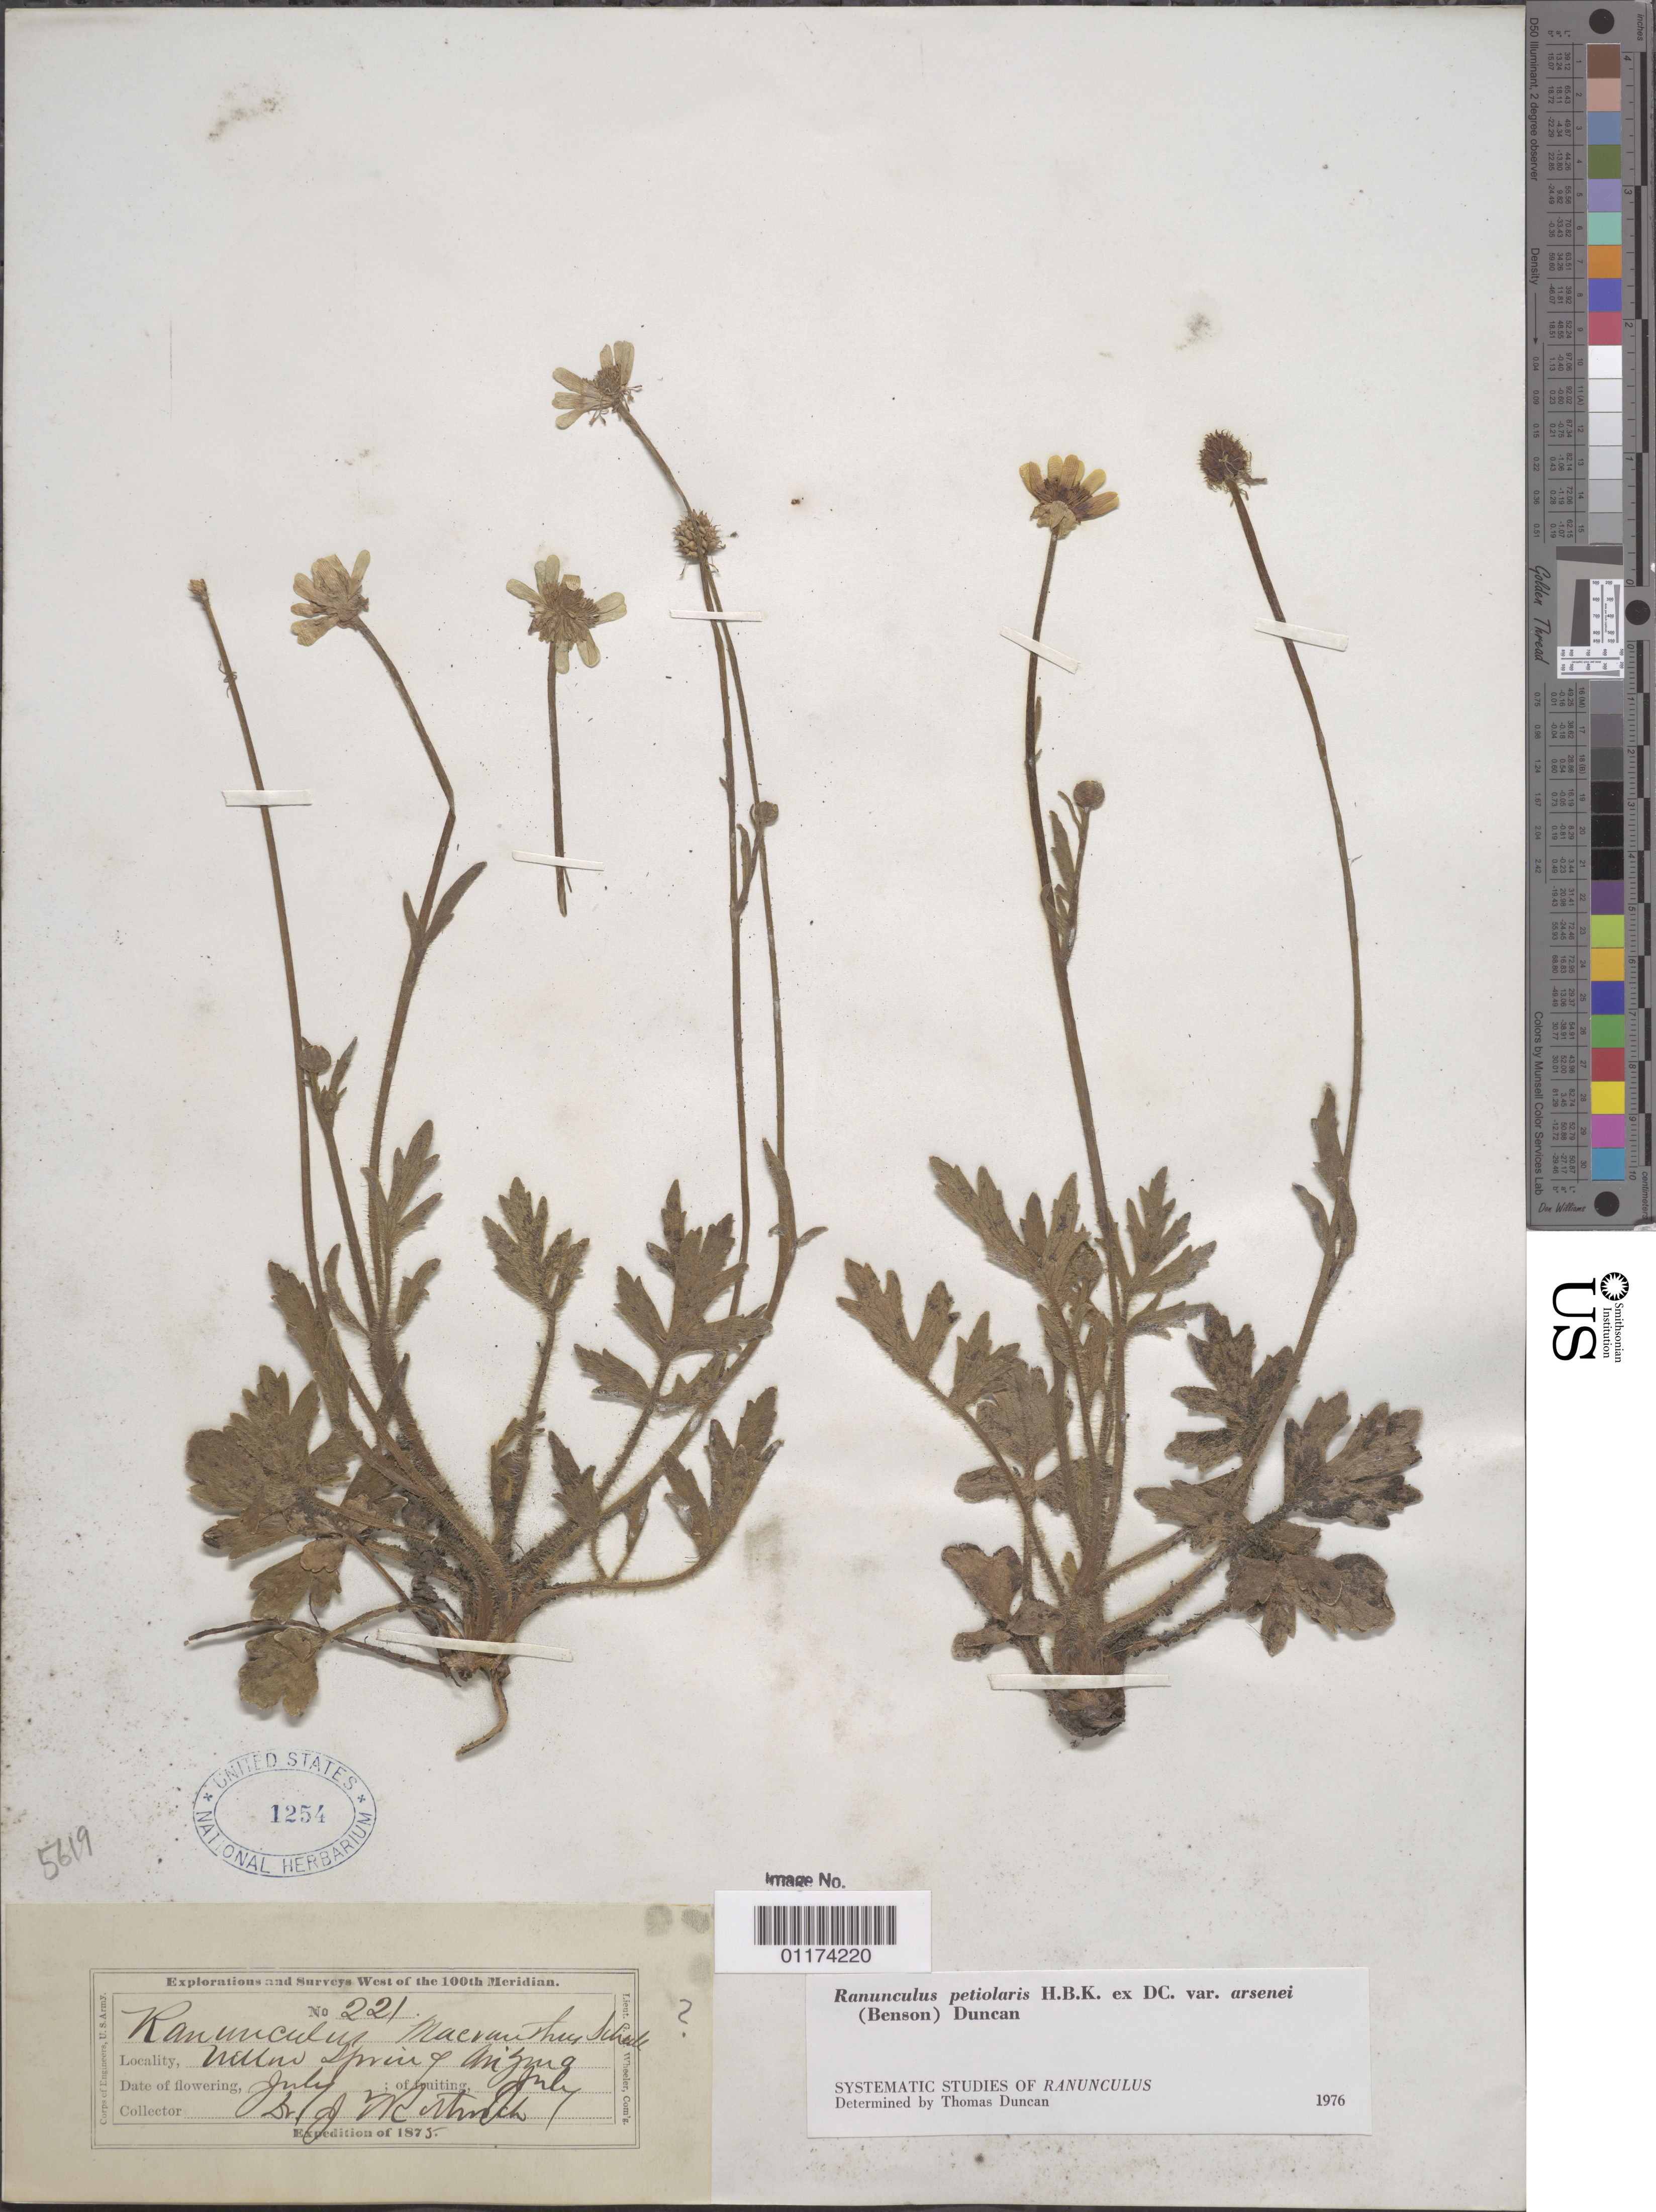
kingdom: Plantae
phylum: Tracheophyta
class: Magnoliopsida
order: Ranunculales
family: Ranunculaceae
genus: Ranunculus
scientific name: Ranunculus petiolaris var. arsenei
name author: (L.D. Benson) Duncan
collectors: J. T. Rothrock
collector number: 221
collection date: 1875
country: United States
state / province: Arizona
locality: Willow Springs.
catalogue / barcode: US 1254